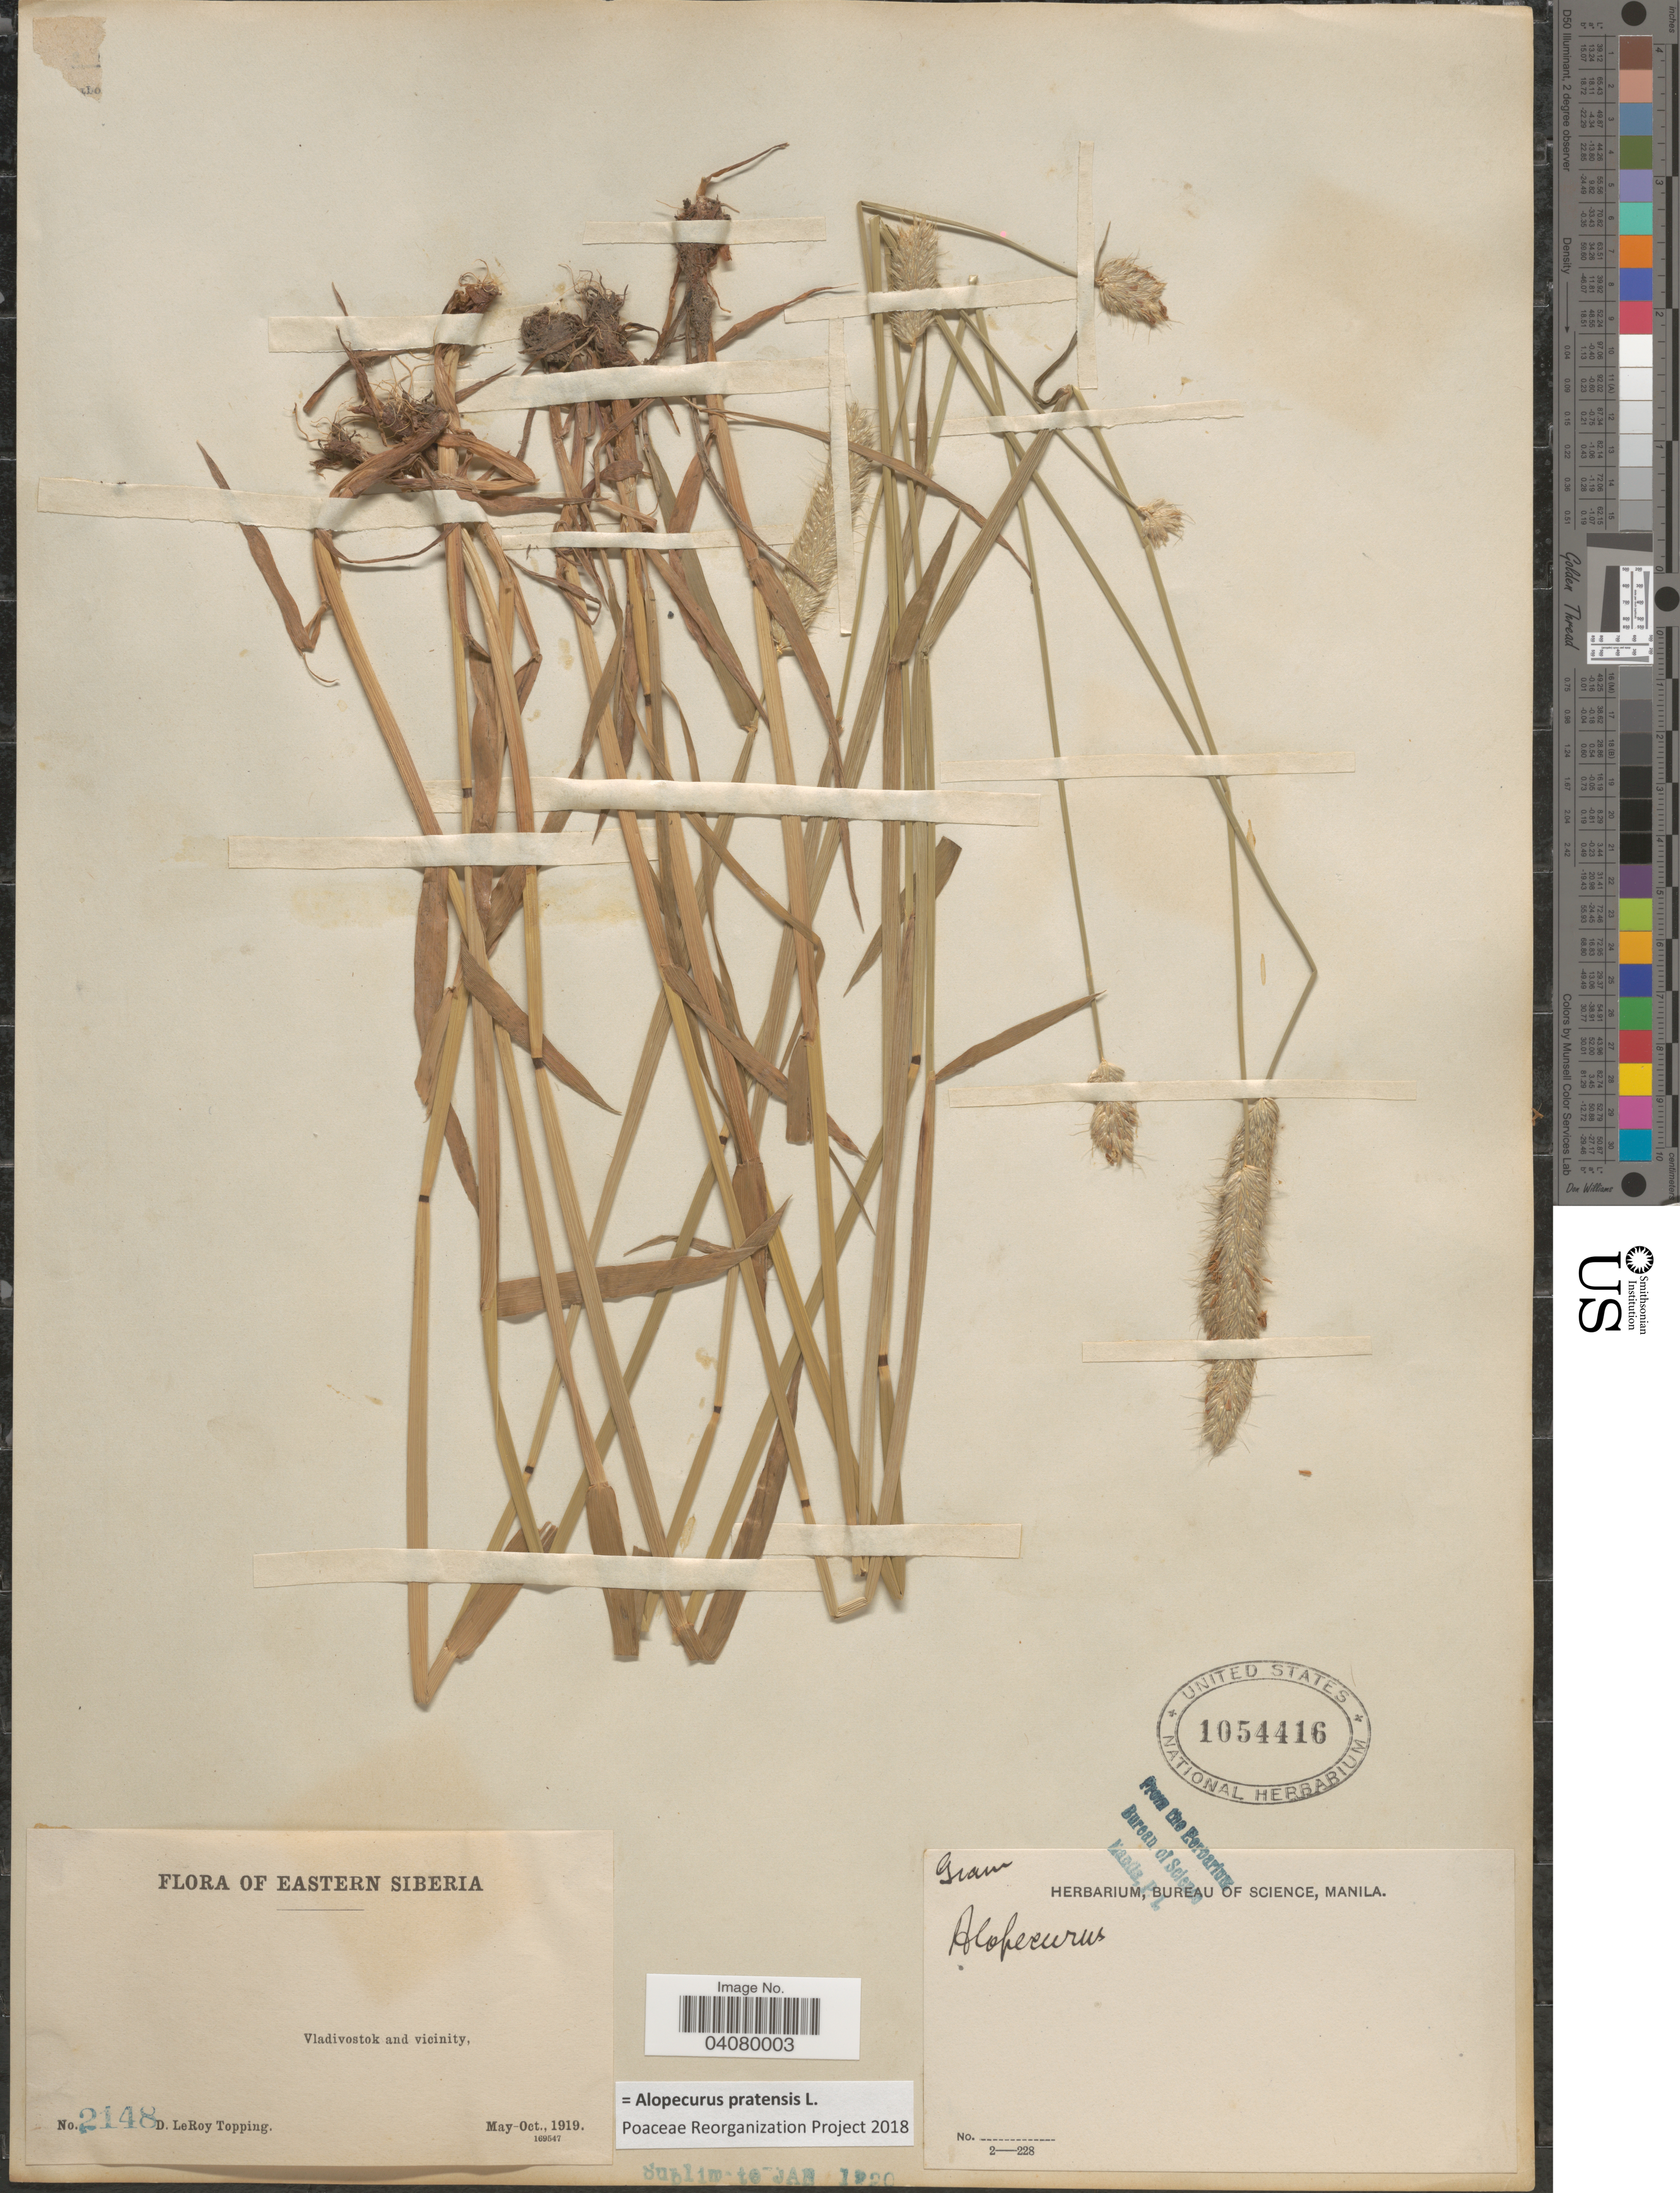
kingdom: Plantae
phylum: Tracheophyta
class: Liliopsida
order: Poales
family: Poaceae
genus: Alopecurus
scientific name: Alopecurus pratensis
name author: L.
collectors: D. L. Topping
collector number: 2148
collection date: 1919-05/1919-10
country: Russian Federation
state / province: Primorsky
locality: Eastern Siberia. Vladivostok and vicinity.